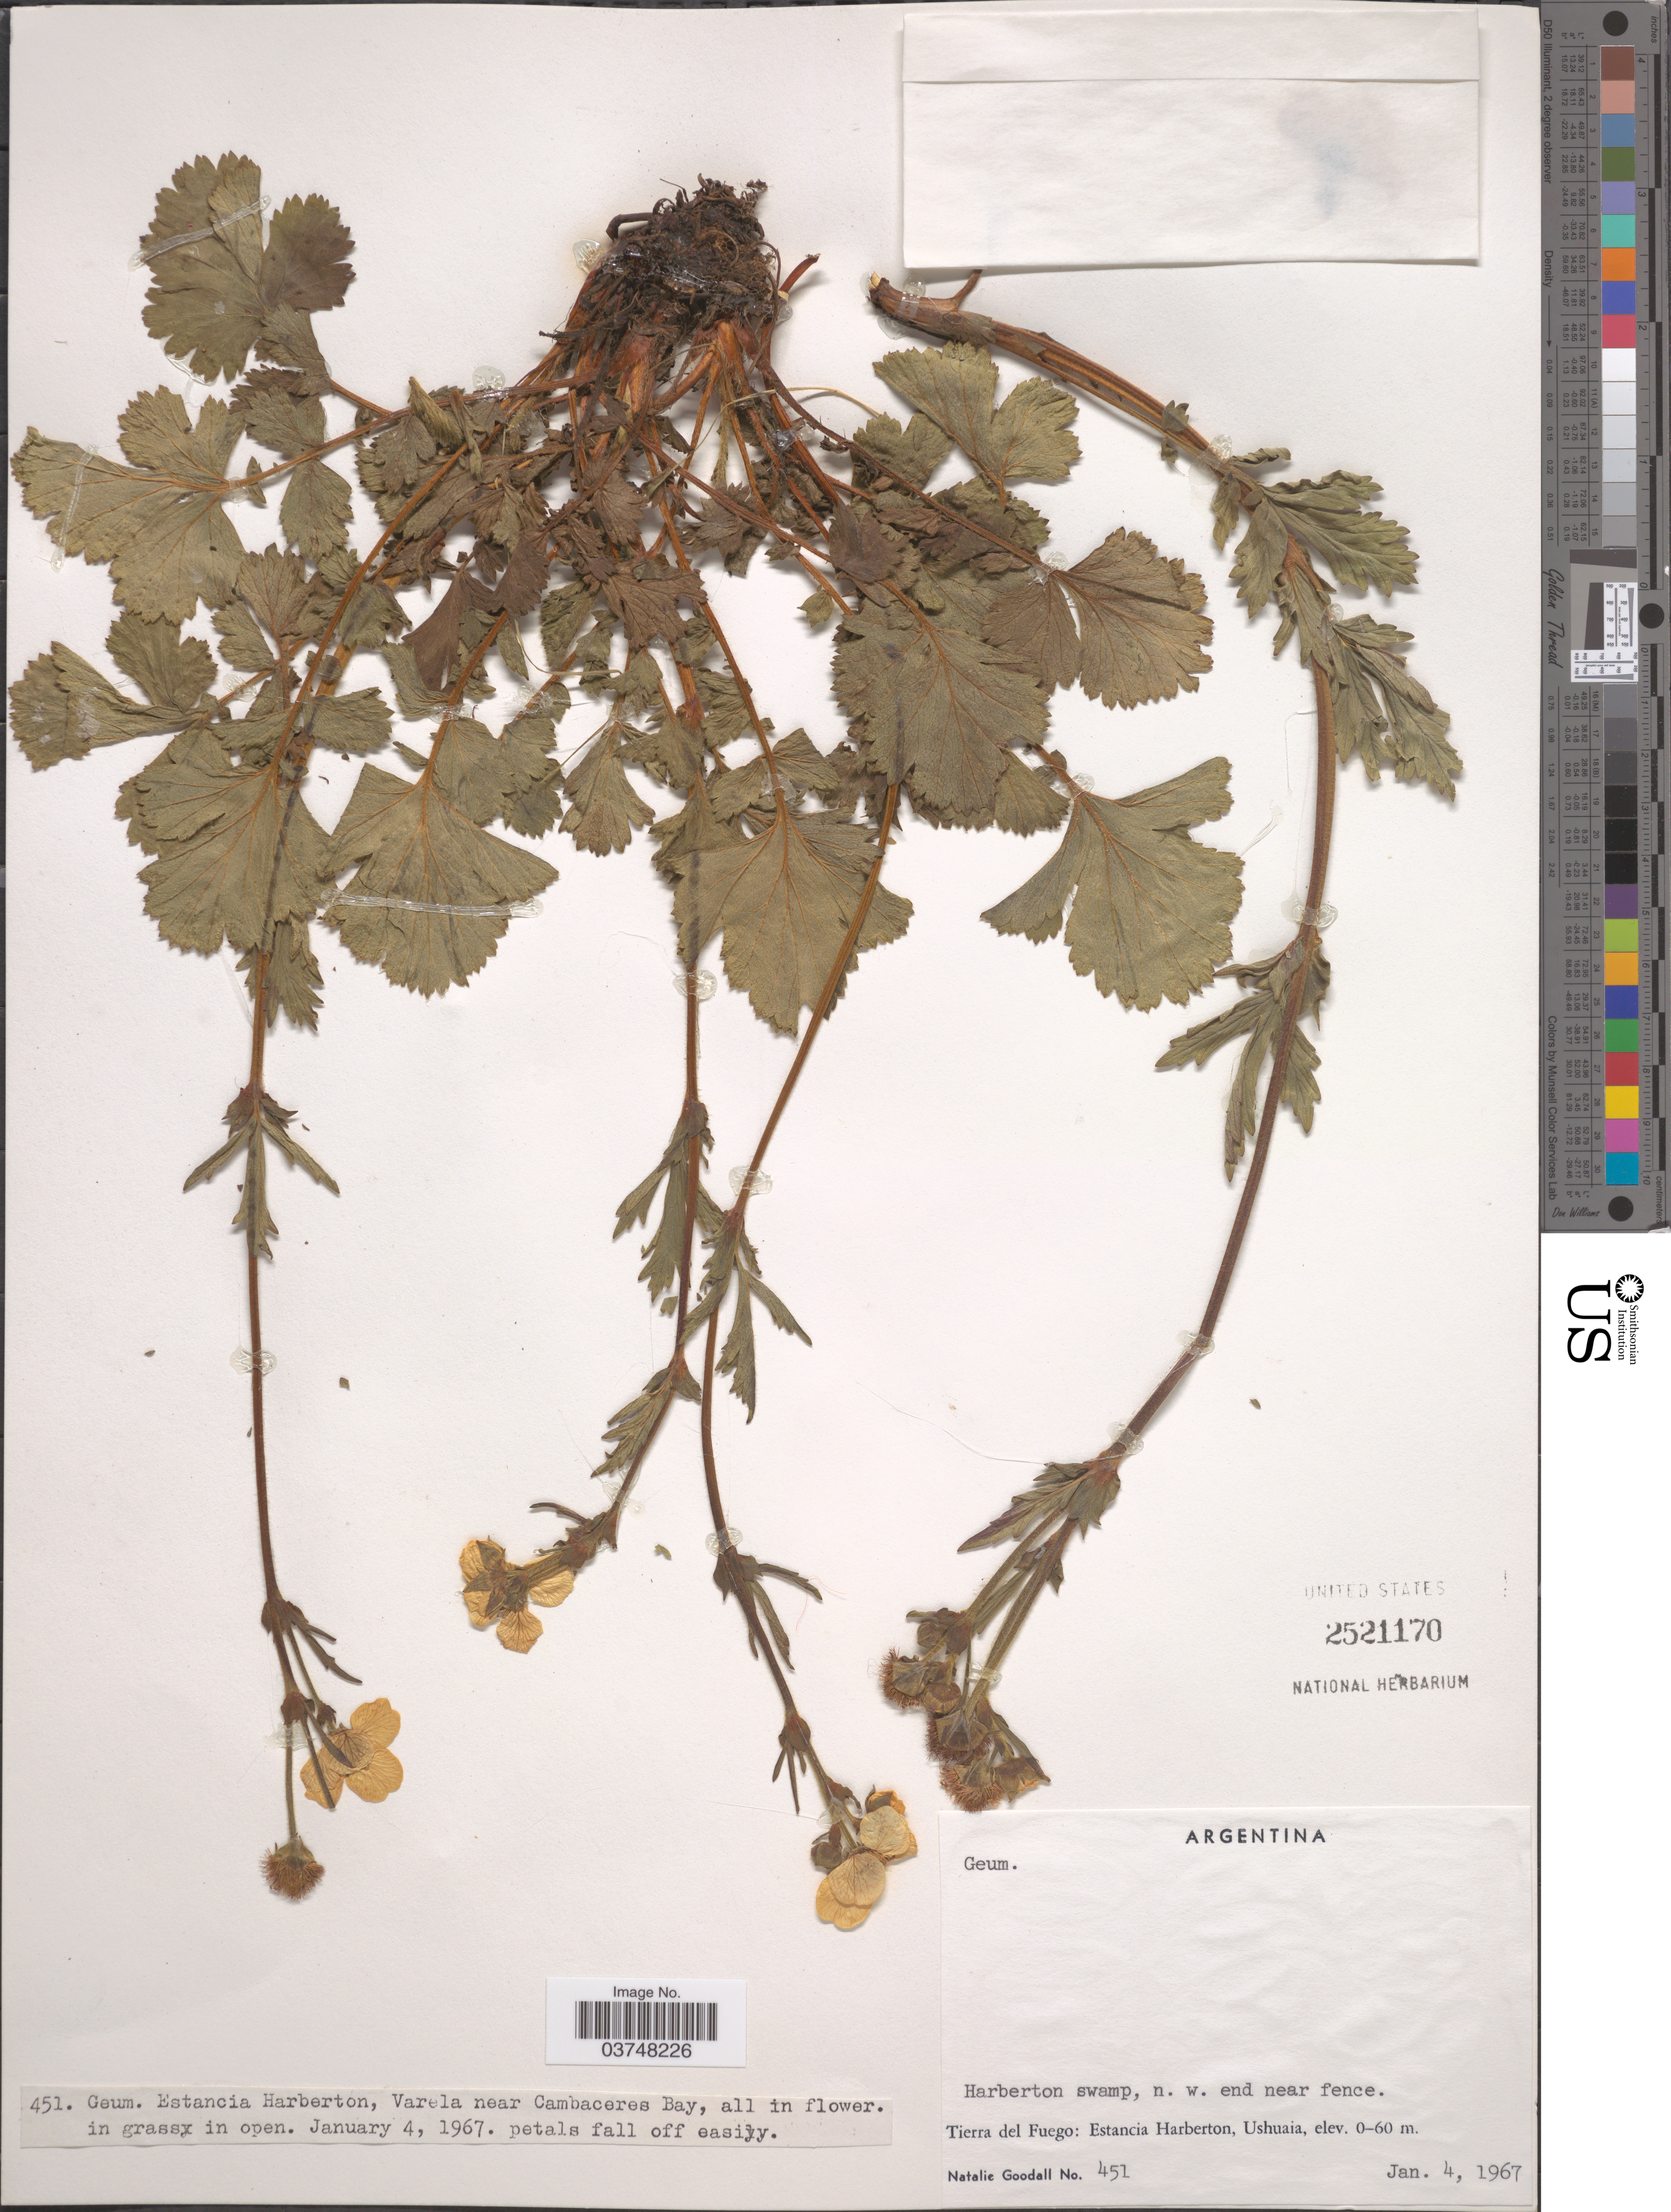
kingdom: Plantae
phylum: Tracheophyta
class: Magnoliopsida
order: Rosales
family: Rosaceae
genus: Geum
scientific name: Geum sp.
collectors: N. Goodall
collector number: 451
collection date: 1967-01-04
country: Argentina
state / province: Tierra del Fuego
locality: Harberton swamp, n.w. end near fence. Estancia Harberton, Ushuaia. Varela near Cambaceres Bay.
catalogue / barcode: US 2521170